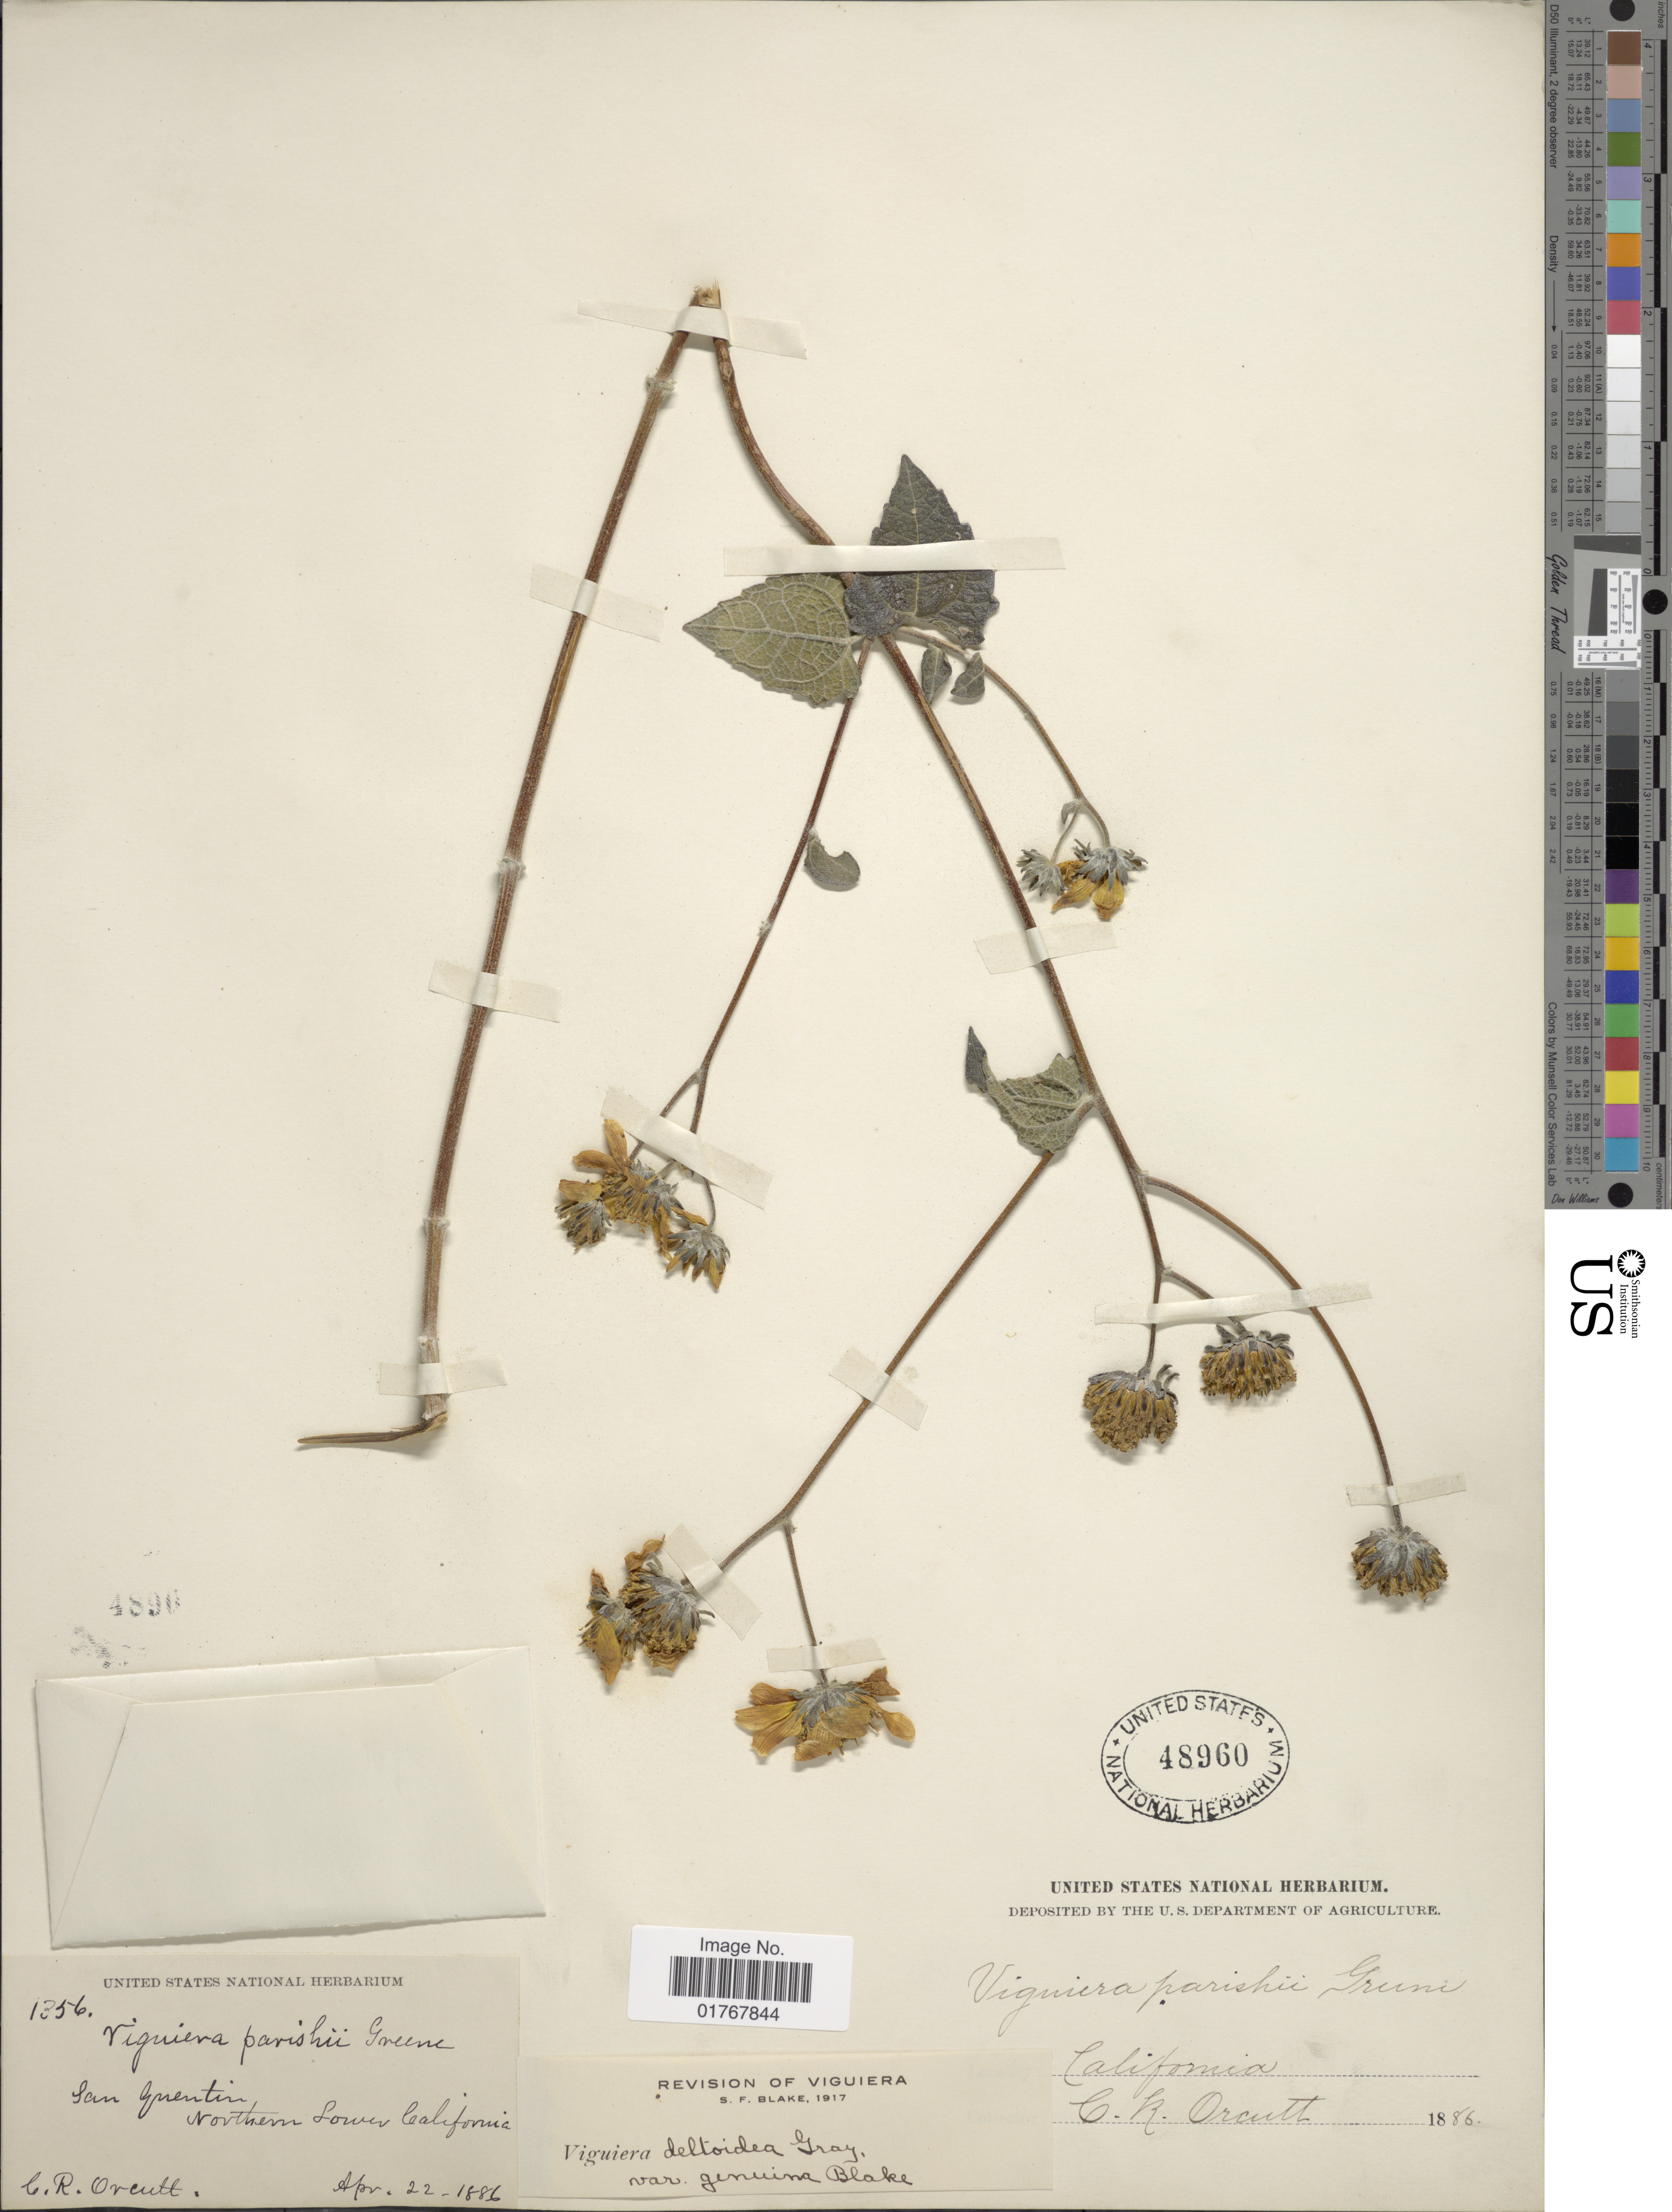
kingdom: Plantae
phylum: Tracheophyta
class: Magnoliopsida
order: Asterales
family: Asteraceae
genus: Viguiera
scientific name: Viguiera deltoidea var. genuina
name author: S.F. Blake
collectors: C. R. Orcutt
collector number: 1356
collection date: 1886-04-22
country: Mexico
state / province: Baja California Sur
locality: San Quentin, Northern Lower California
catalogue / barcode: US 48960